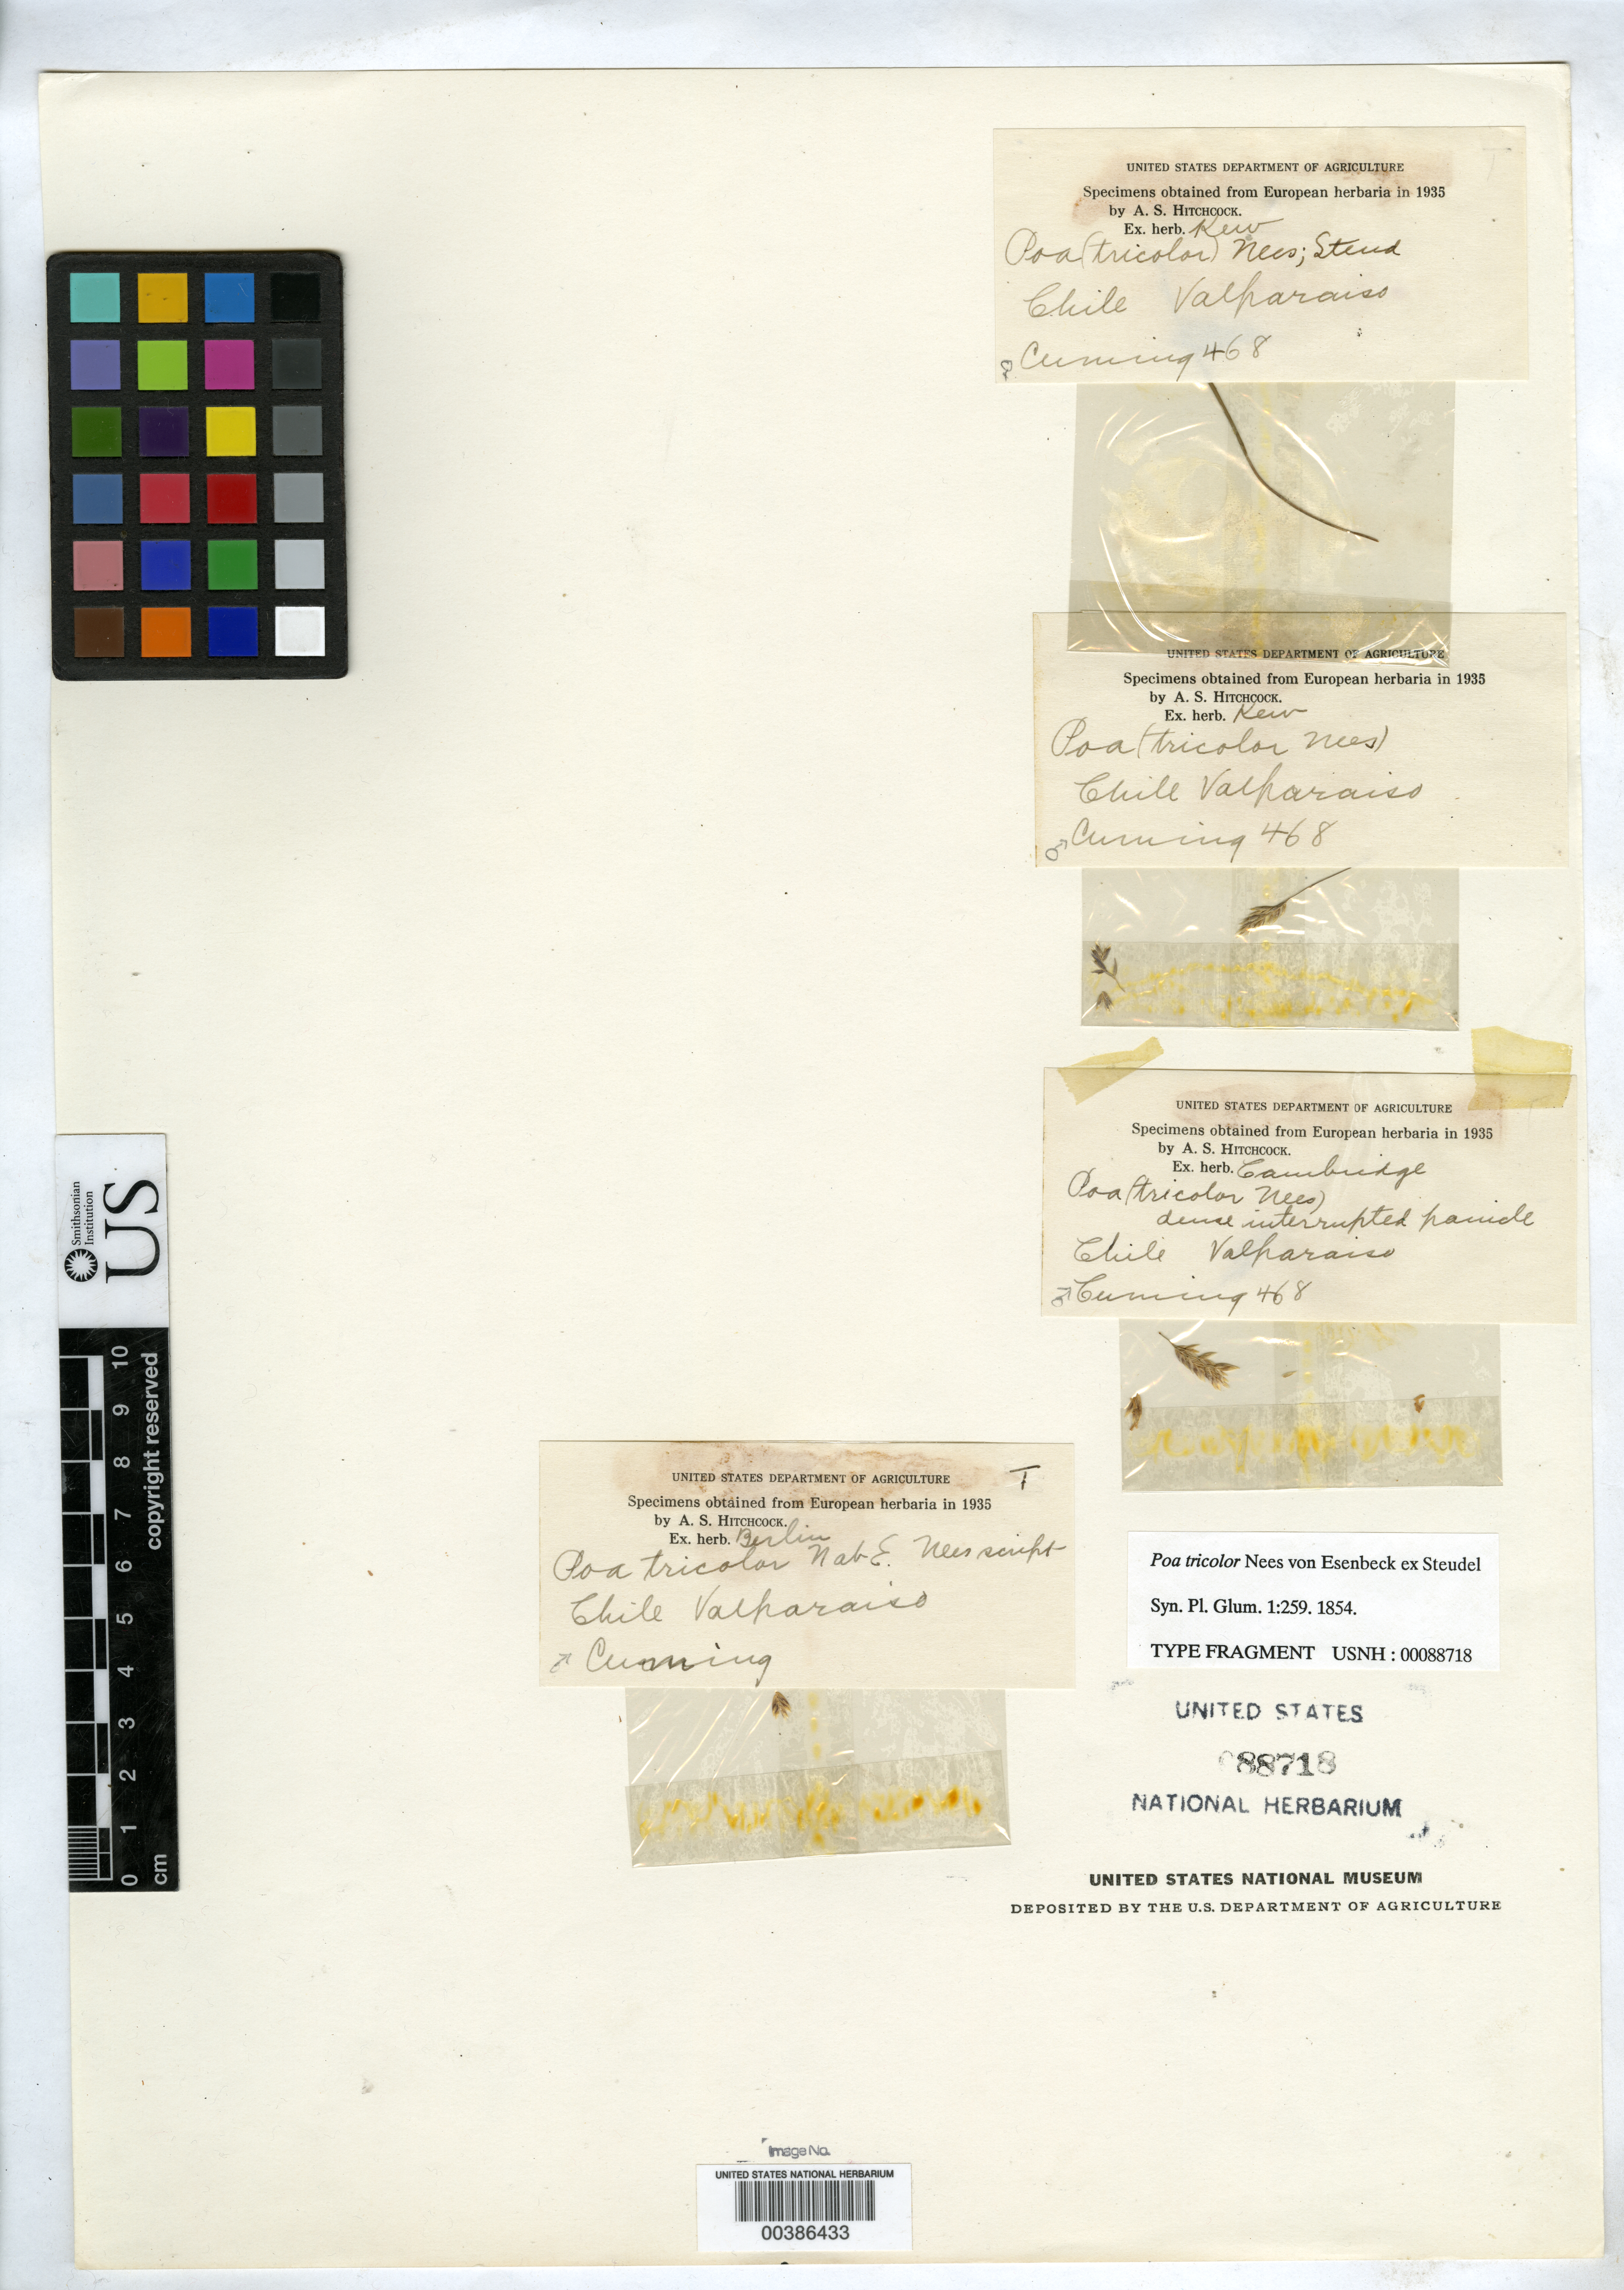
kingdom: Plantae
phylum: Tracheophyta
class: Liliopsida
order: Poales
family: Poaceae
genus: Poa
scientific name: Poa tricolor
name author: Nees ex Steud.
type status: Type Fragment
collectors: H. Cuming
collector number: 468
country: Chile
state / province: Valparaíso (V)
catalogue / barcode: US 88718